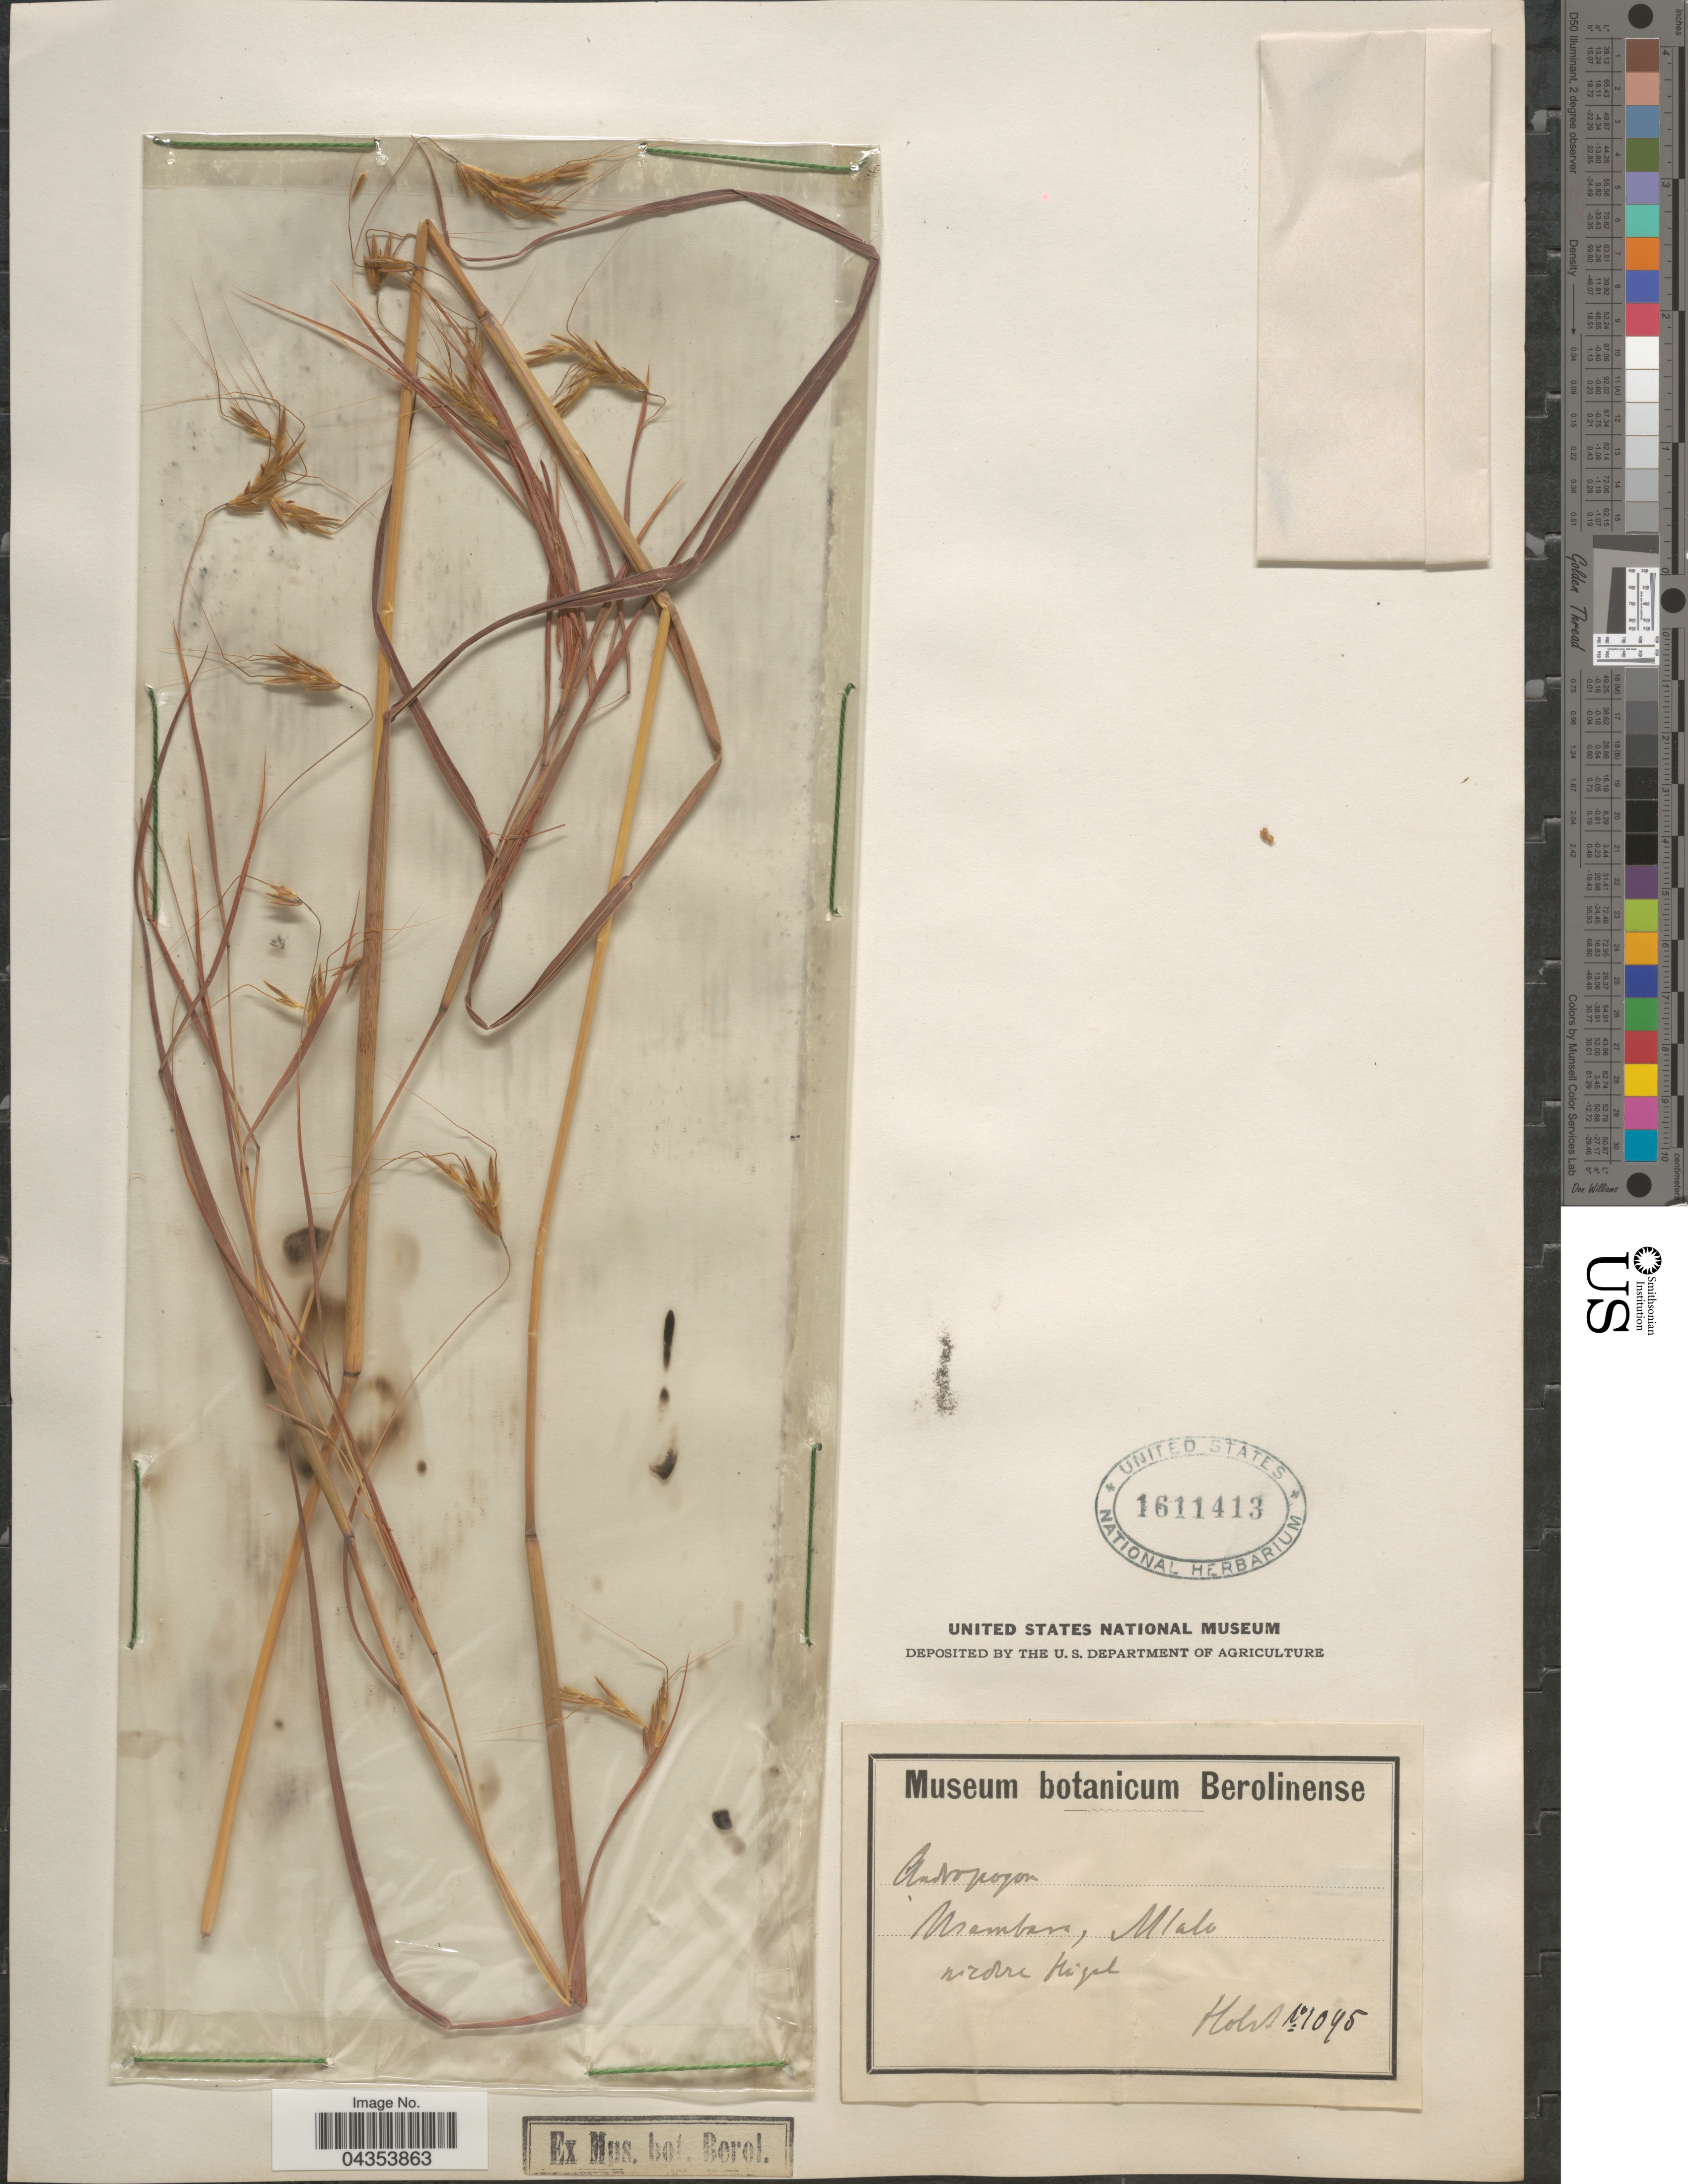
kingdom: Plantae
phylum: Tracheophyta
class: Liliopsida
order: Poales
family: Poaceae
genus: Hyparrhenia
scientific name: Hyparrhenia rufa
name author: (Nees) Stapf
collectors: Holst, --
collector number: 1045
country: Tanzania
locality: Usambara, Mlalo.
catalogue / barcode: US 1611413